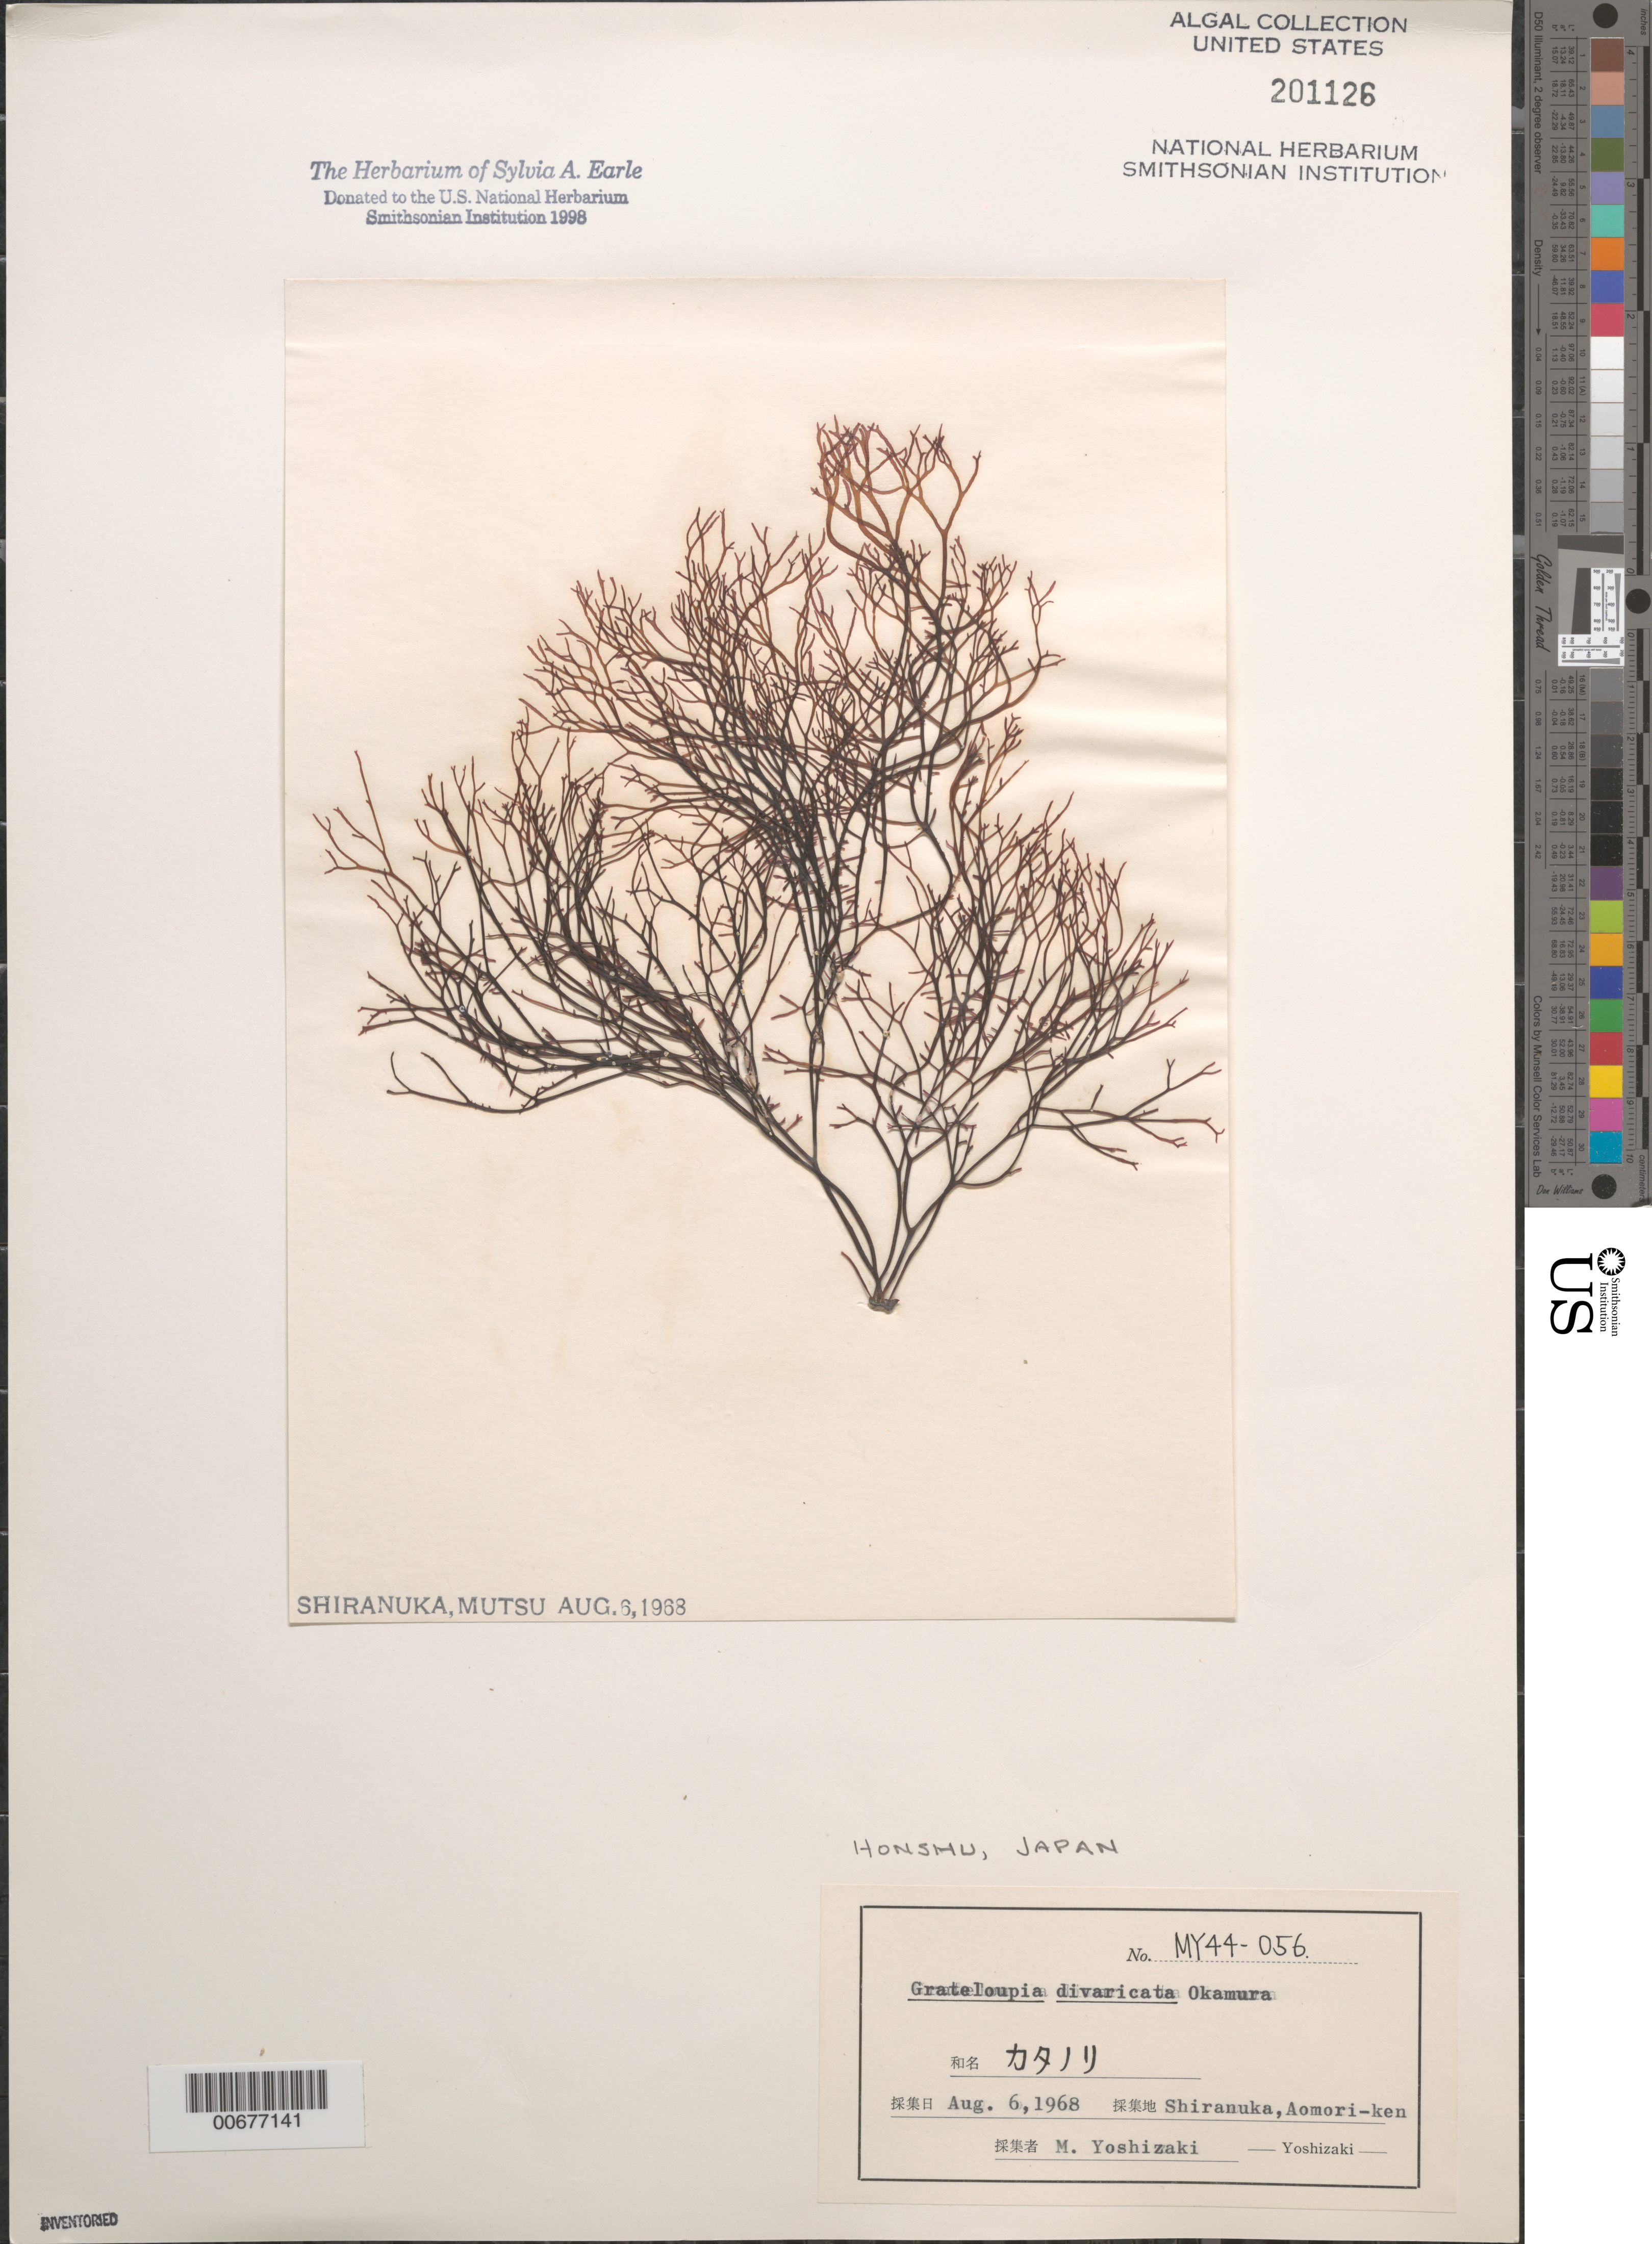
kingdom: Plantae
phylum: Rhodophyta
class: Florideophyceae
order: Halymeniales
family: Halymeniaceae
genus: Grateloupia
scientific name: Grateloupia divaricata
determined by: Yoshizaki, M.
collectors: M. Yoshizaki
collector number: MY 44-056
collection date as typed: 06 Aug 1968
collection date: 1968-08-06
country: Japan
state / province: Aomori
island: Honshu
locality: Shiranuka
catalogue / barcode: US 201126